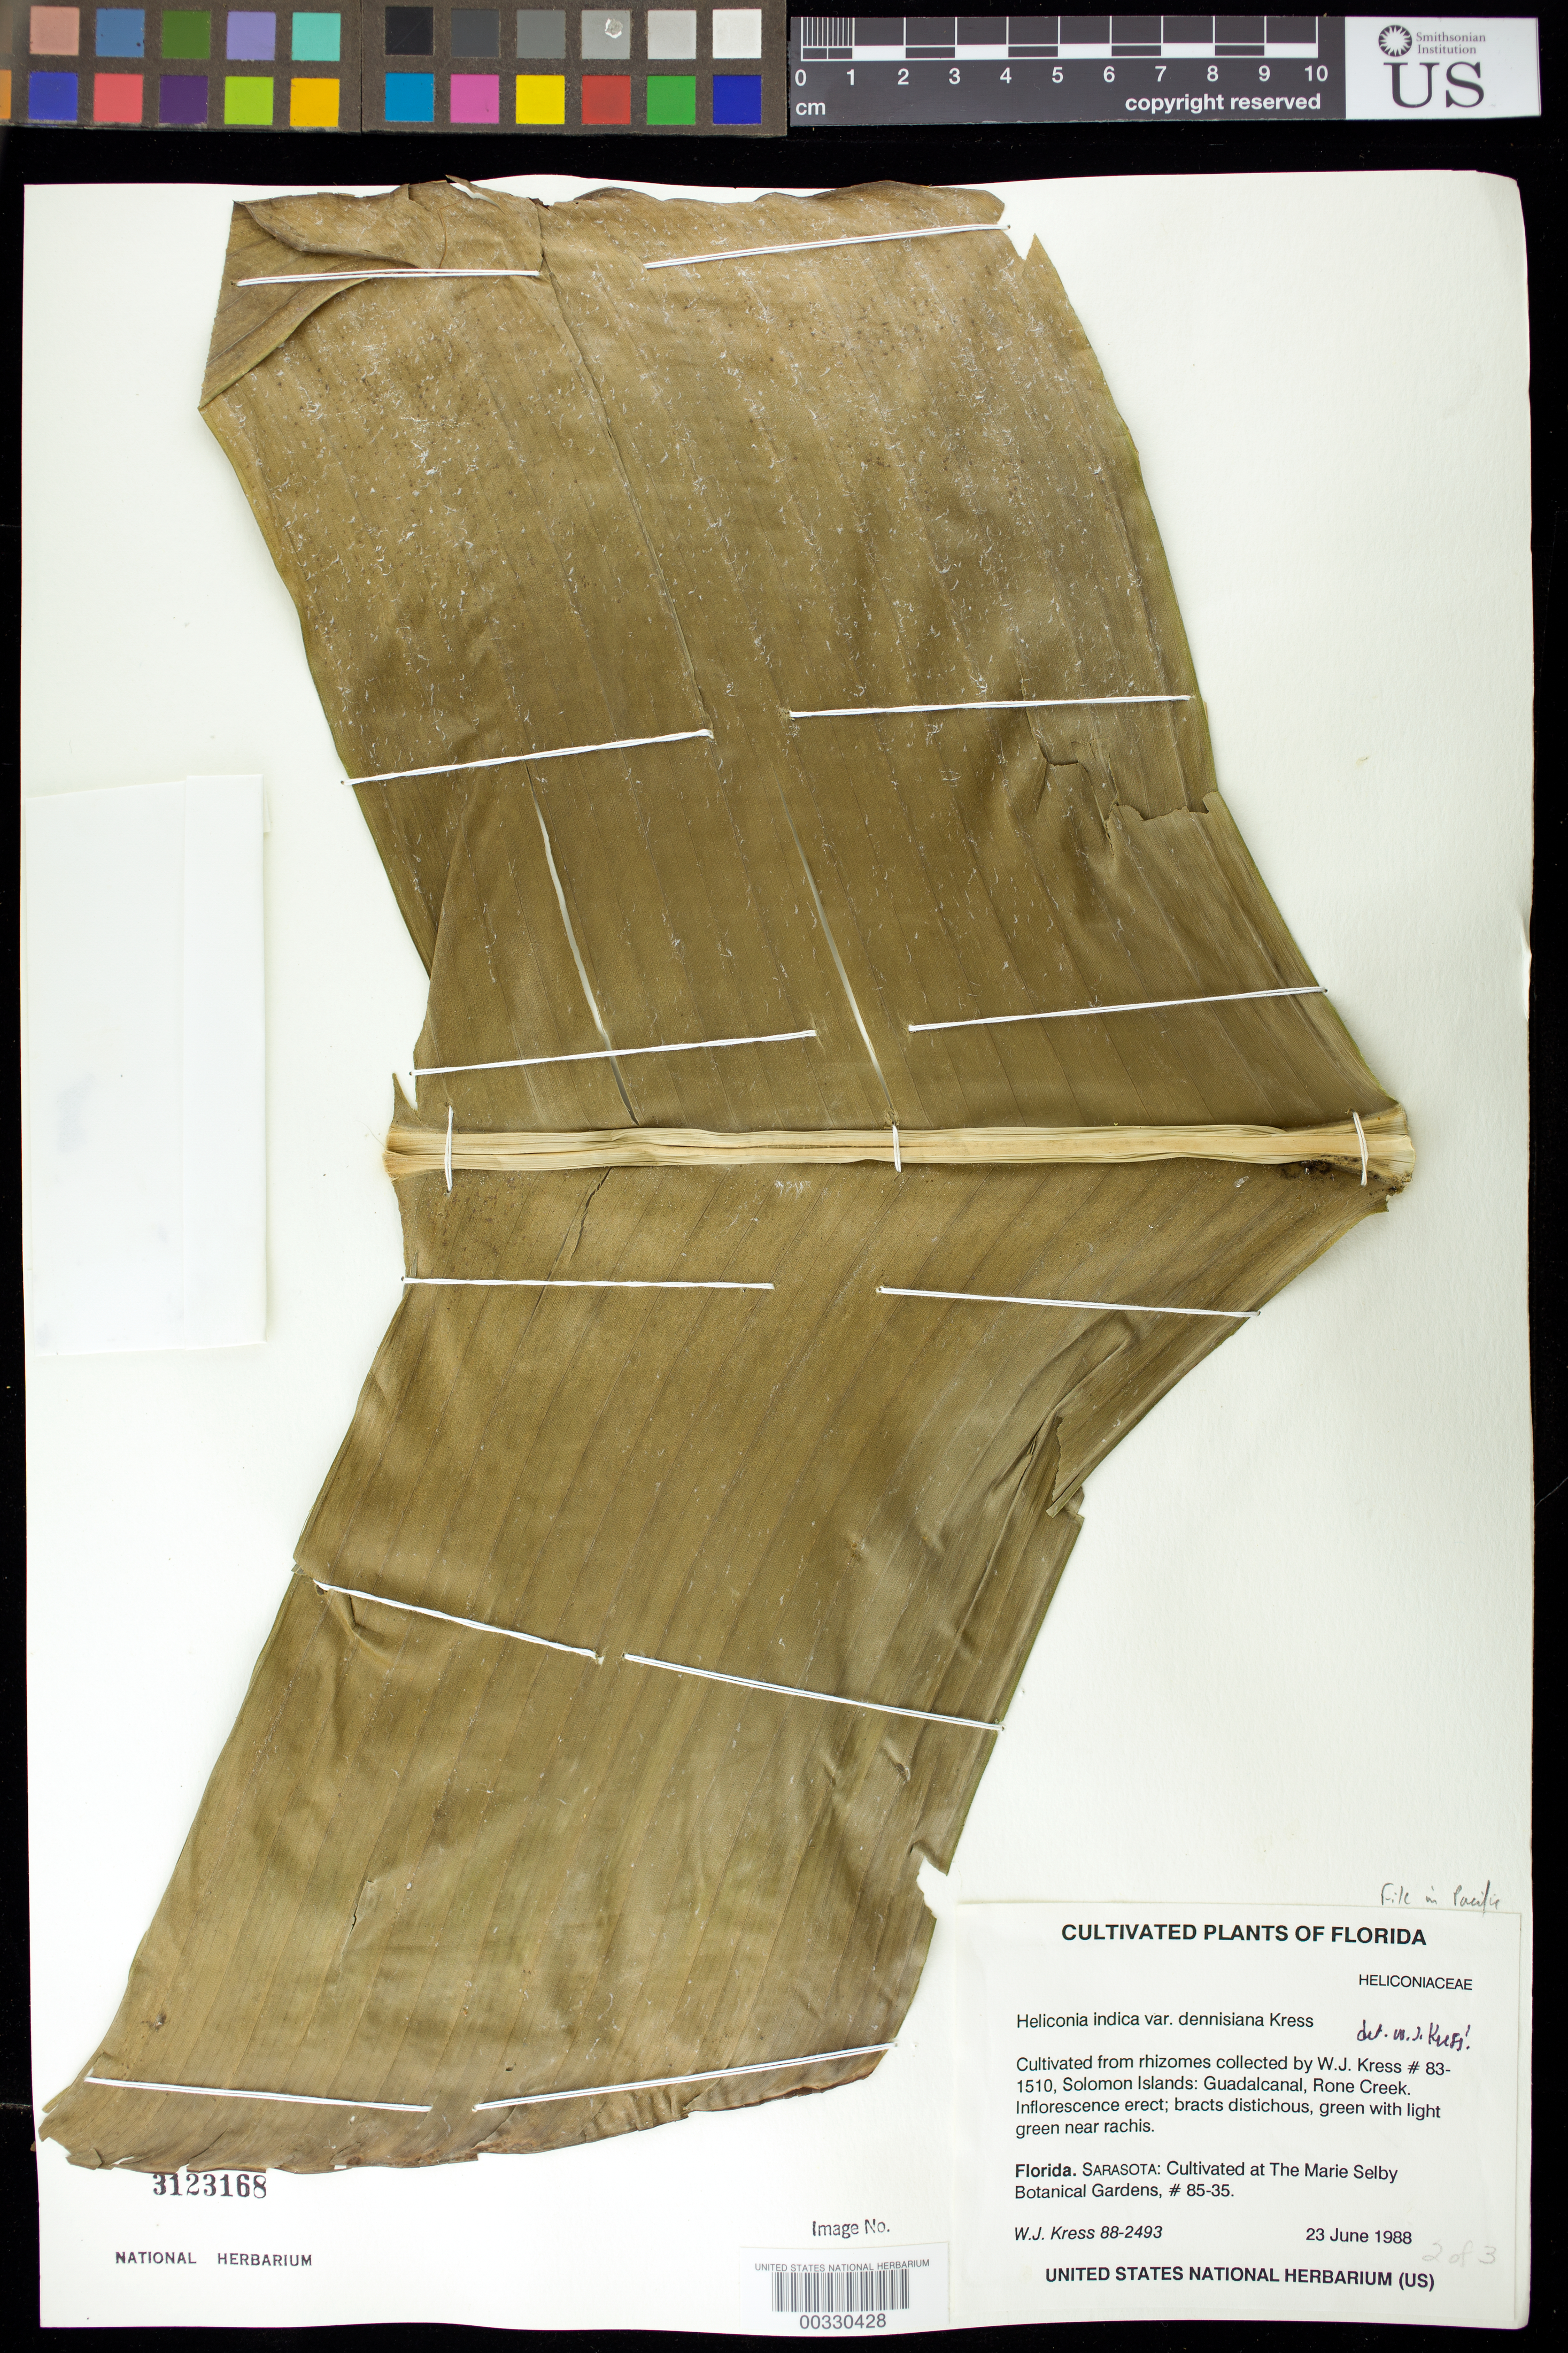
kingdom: Plantae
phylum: Tracheophyta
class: Liliopsida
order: Zingiberales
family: Heliconiaceae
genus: Heliconia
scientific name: Heliconia indica var. dennisiana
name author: W.J. Kress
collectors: W. J. Kress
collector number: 88-2493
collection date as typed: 23 Jun 1988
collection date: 1988-06-23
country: Solomon Islands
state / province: Guadalcanal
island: Guadalcanal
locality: Rone creek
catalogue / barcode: US 3123168